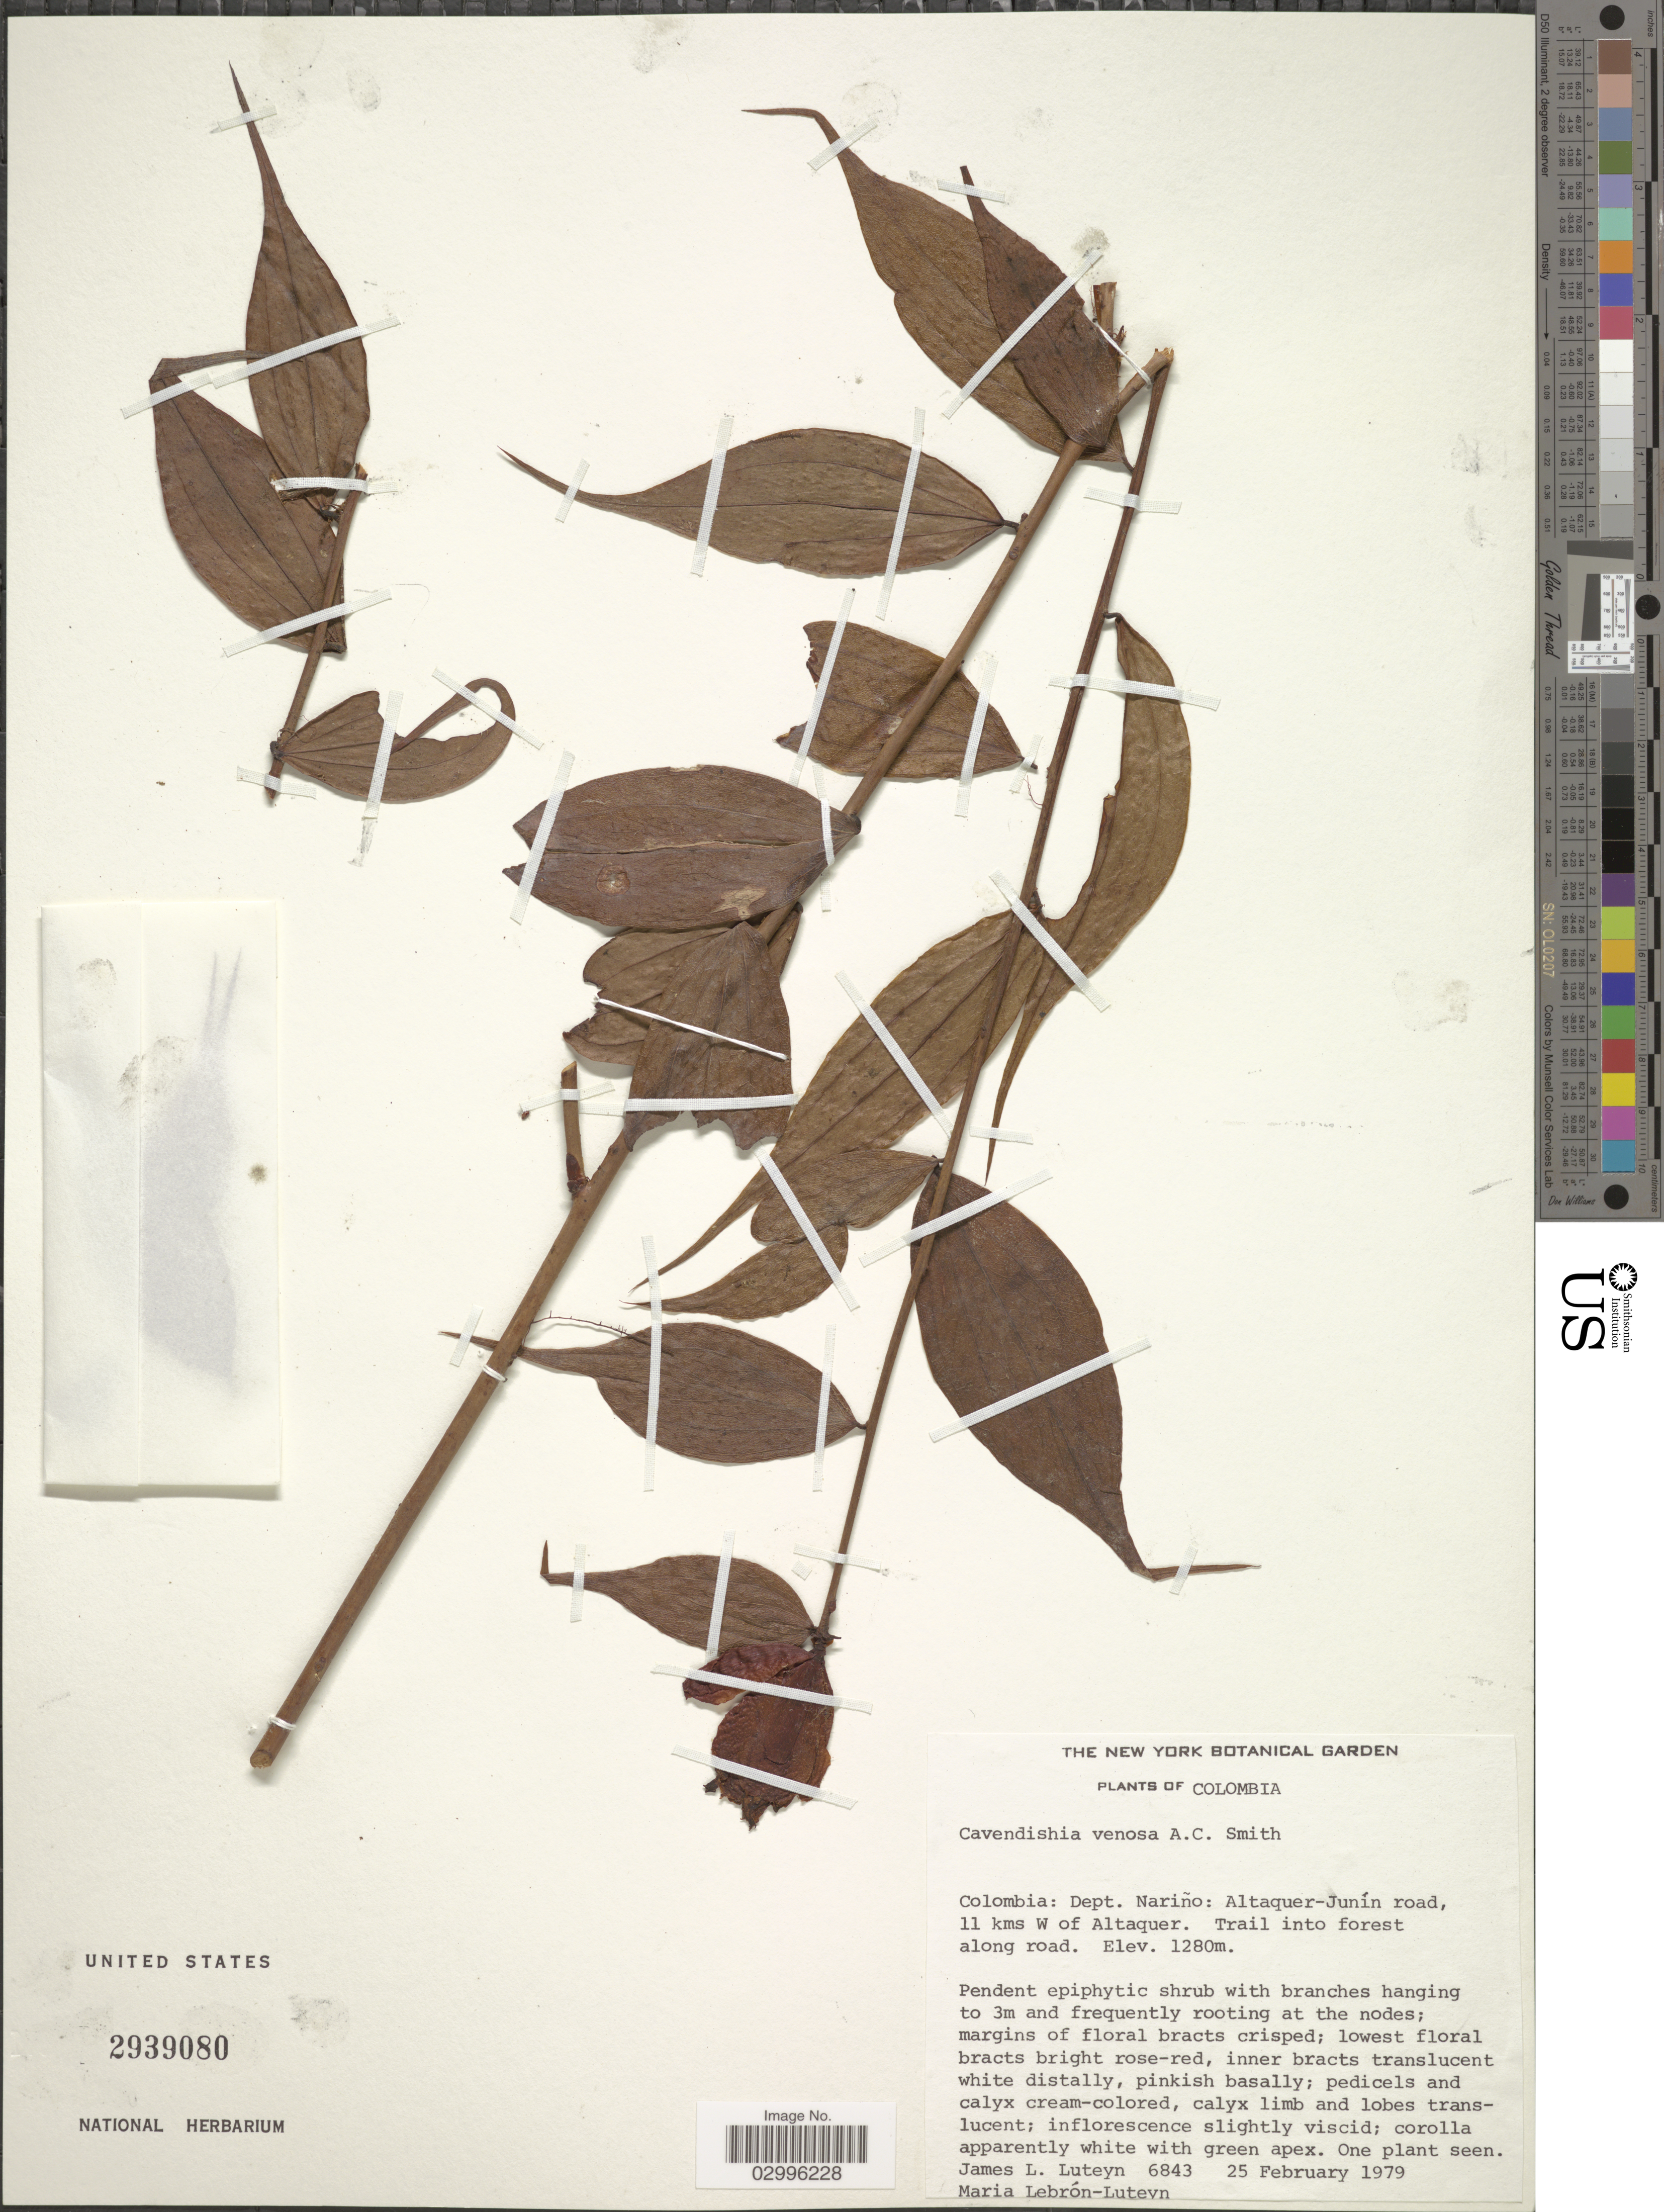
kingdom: Plantae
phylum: Tracheophyta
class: Magnoliopsida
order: Ericales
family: Ericaceae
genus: Cavendishia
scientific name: Cavendishia venosa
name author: A.C. Sm.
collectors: J. L. Luteyn & M. L. Lebrón-Luteyn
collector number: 6843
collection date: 1979-02-25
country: Colombia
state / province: Nariño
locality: Dept. Nariño: Altaquer-Junín road, 11 kms W of Altaquer. Trail into forest along road.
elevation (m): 1280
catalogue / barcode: US 2939080